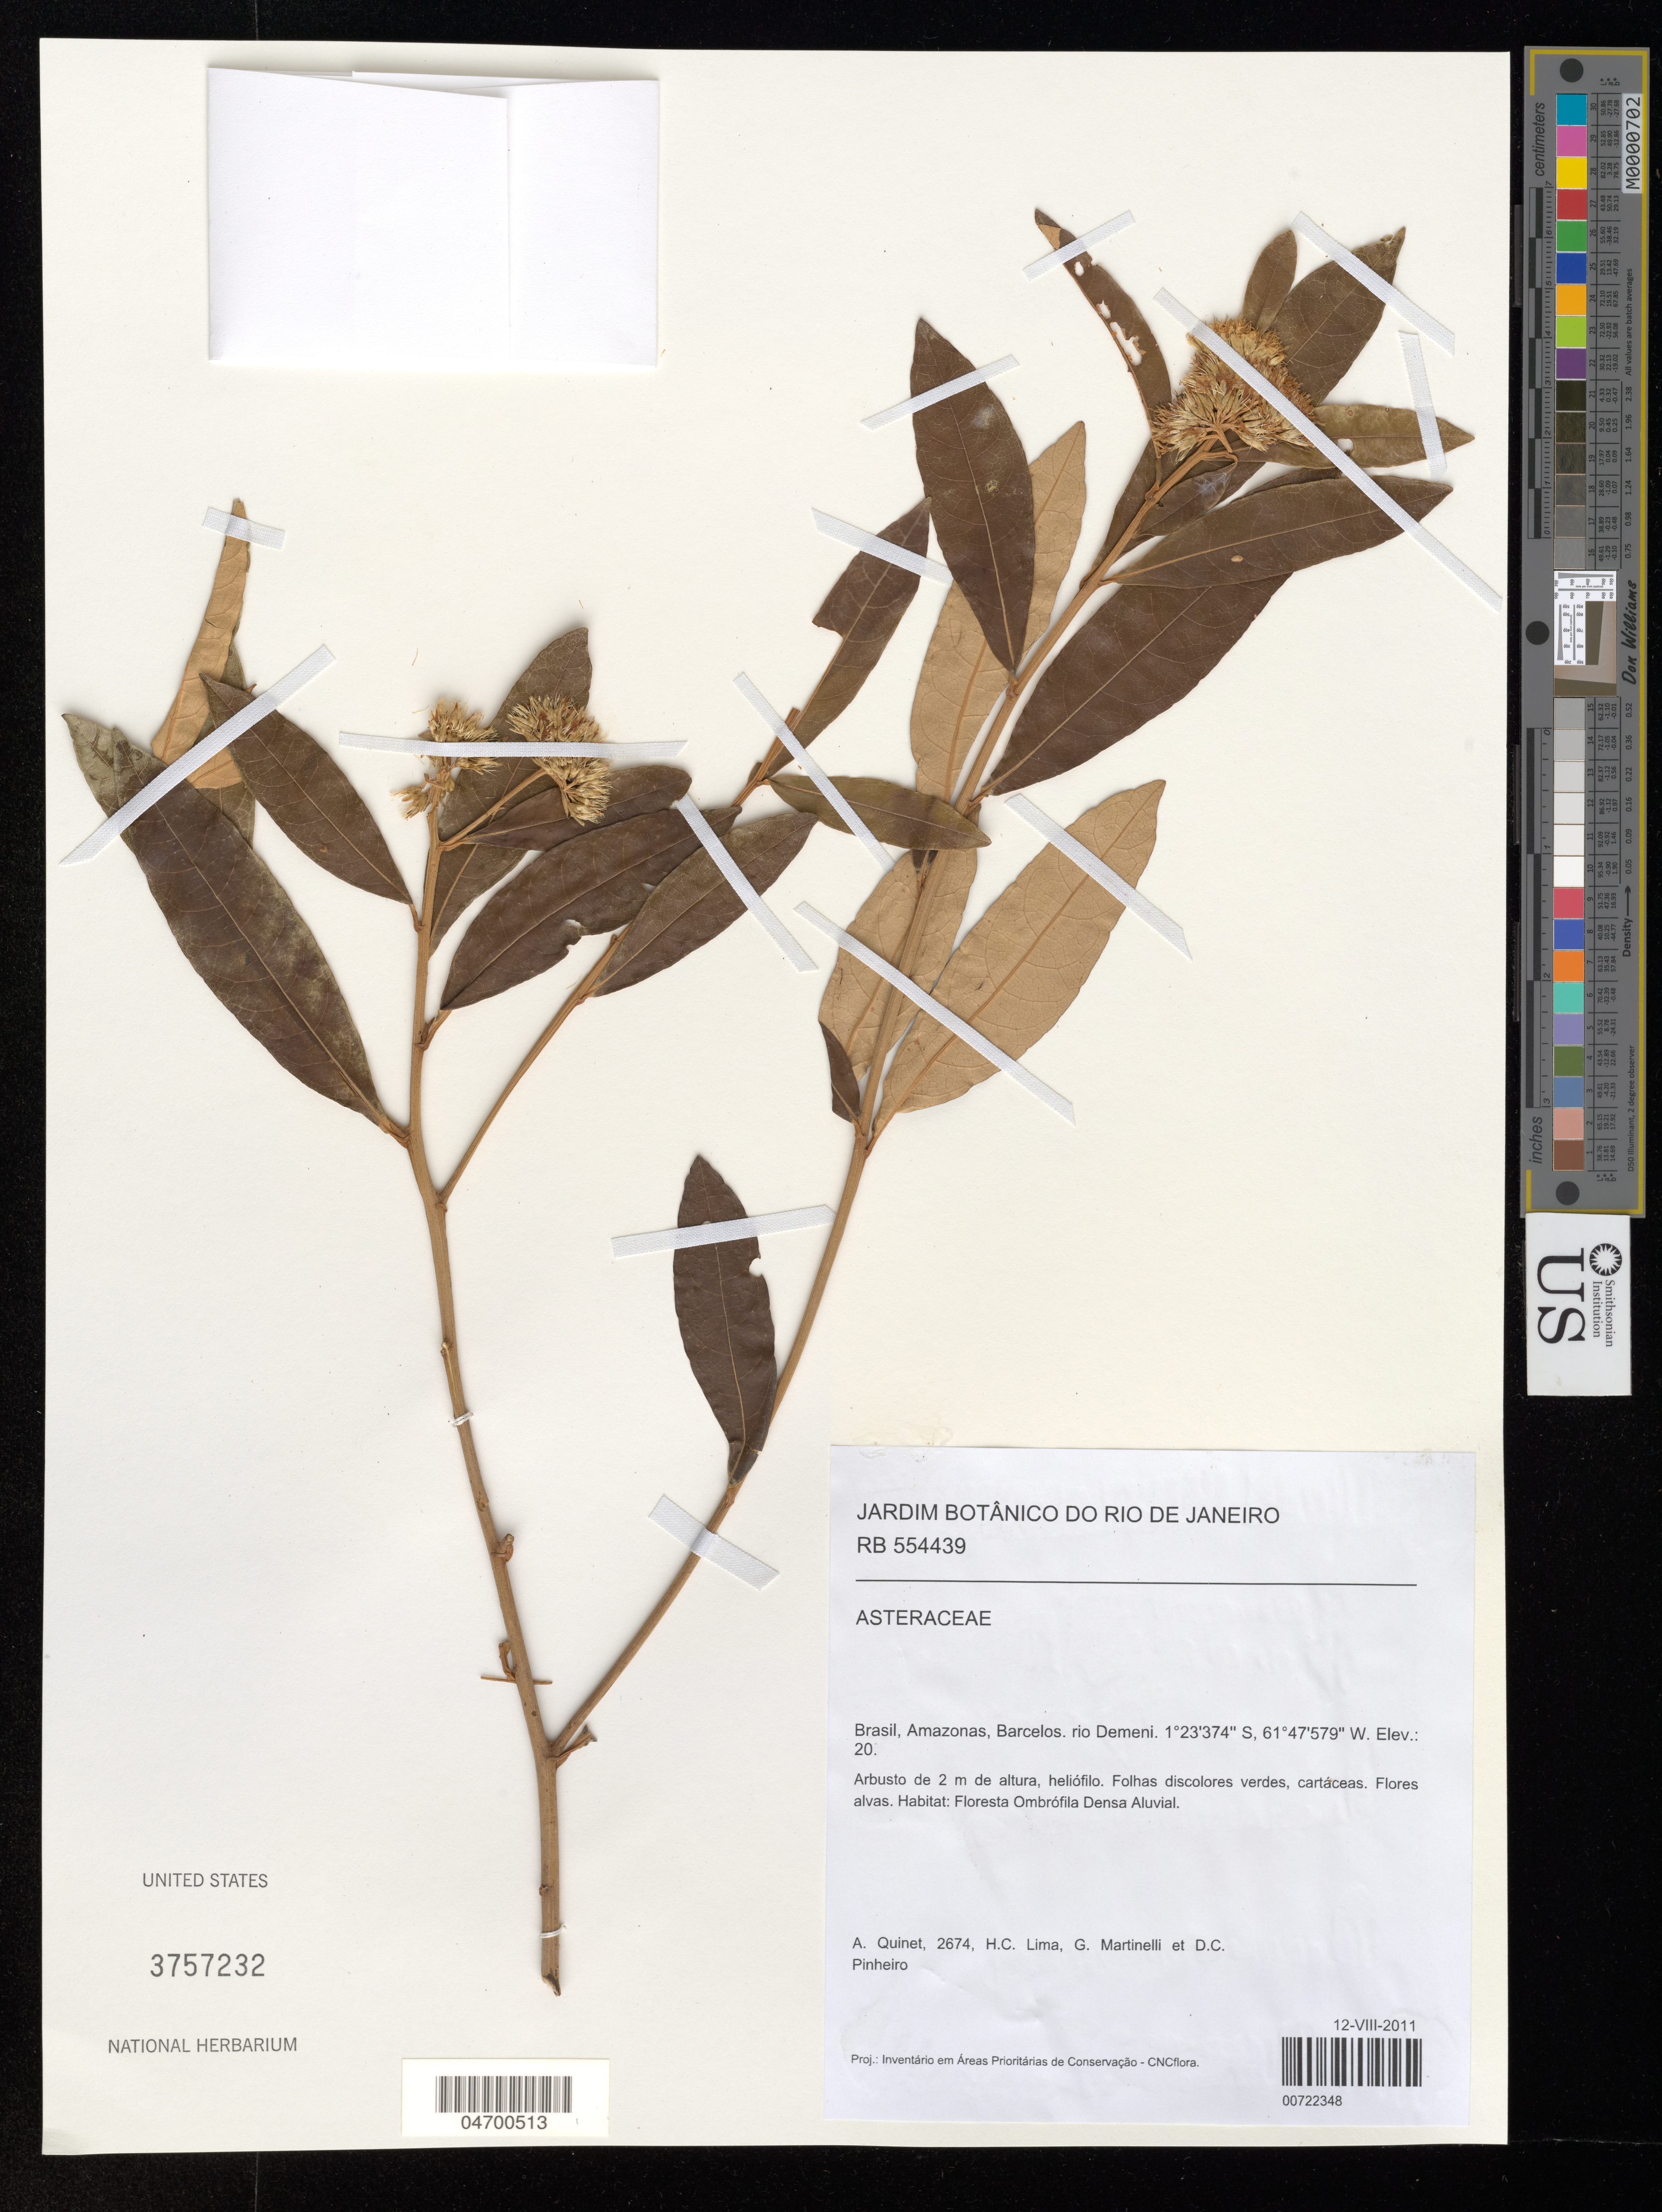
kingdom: Plantae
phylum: Tracheophyta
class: Magnoliopsida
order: Asterales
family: Asteraceae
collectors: A. Quinet, H. C. Lima, G. Martinelli & D. Pinheiro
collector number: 2674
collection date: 2011-08-12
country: Brazil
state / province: Amazonas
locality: Brasil, Barcelos. rio Demeni.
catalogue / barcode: US 3757232